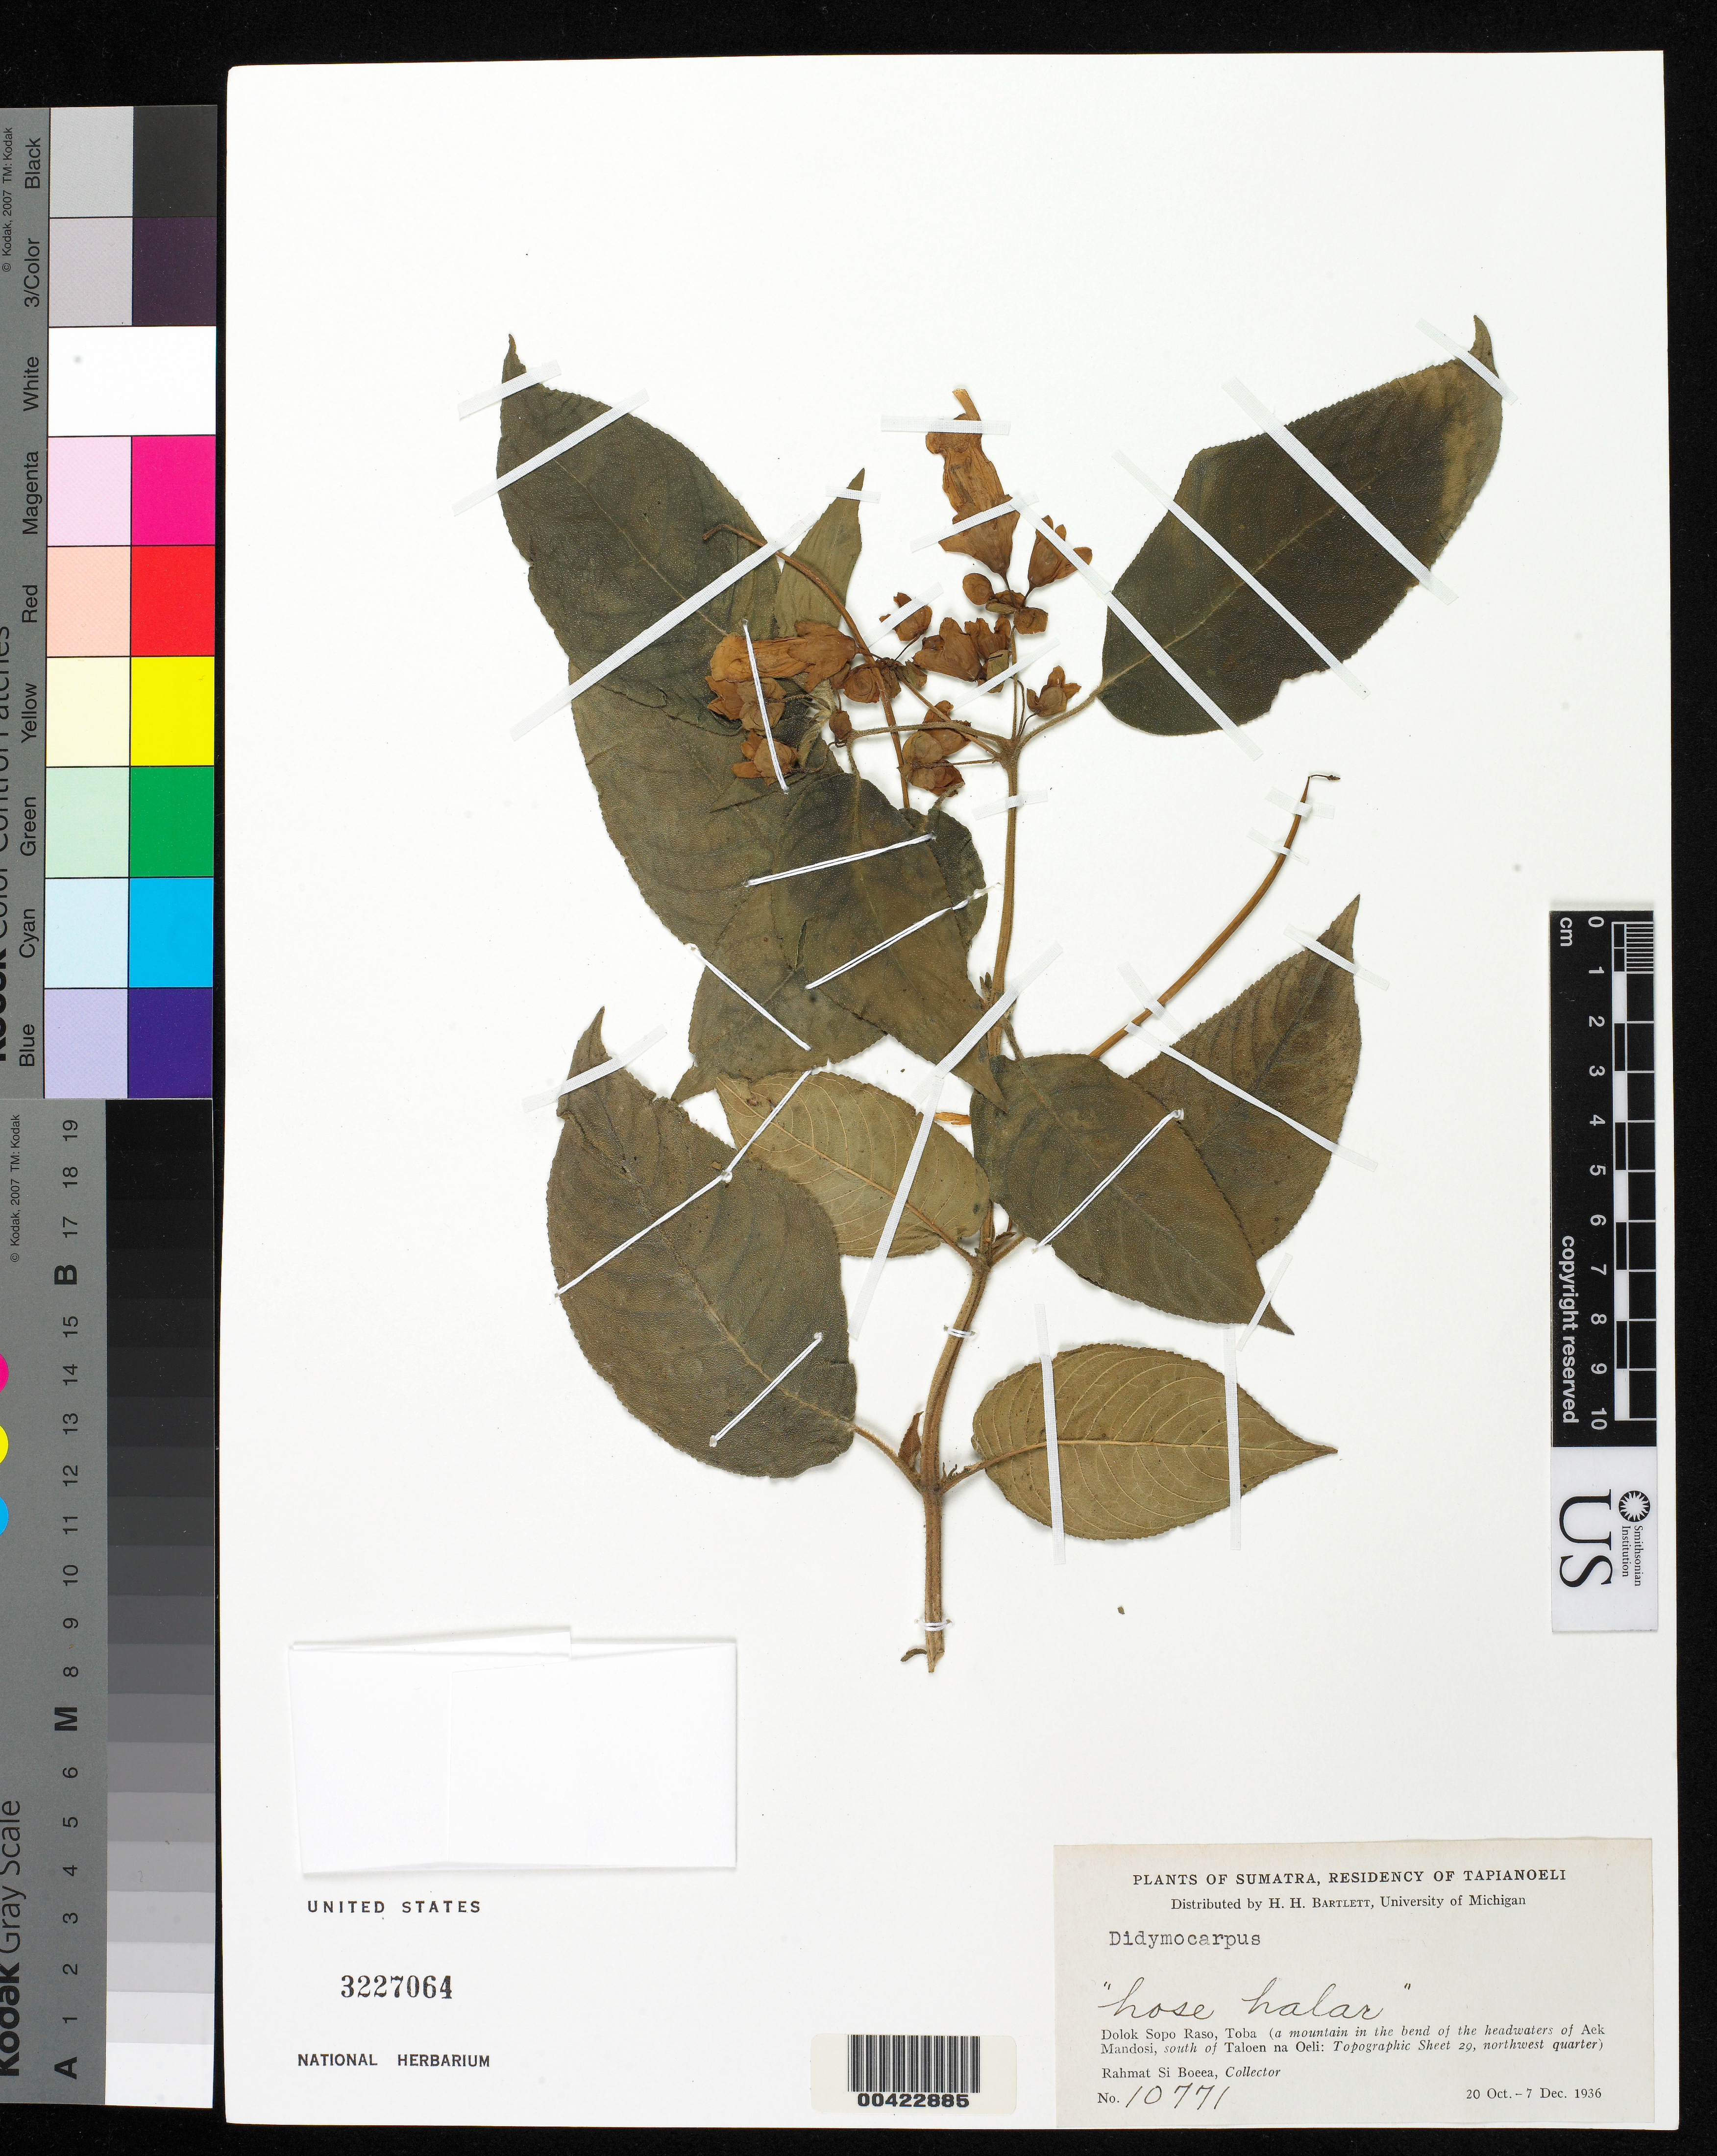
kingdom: Plantae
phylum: Tracheophyta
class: Magnoliopsida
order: Lamiales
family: Gesneriaceae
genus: Didymocarpus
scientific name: Didymocarpus sp.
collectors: Rahmat Si Boeea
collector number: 10771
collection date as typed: Oct-Dec 1936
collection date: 1936-10/1936-12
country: Indonesia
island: Sumatra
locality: Dolok sopo raso, toba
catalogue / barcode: US 3227064